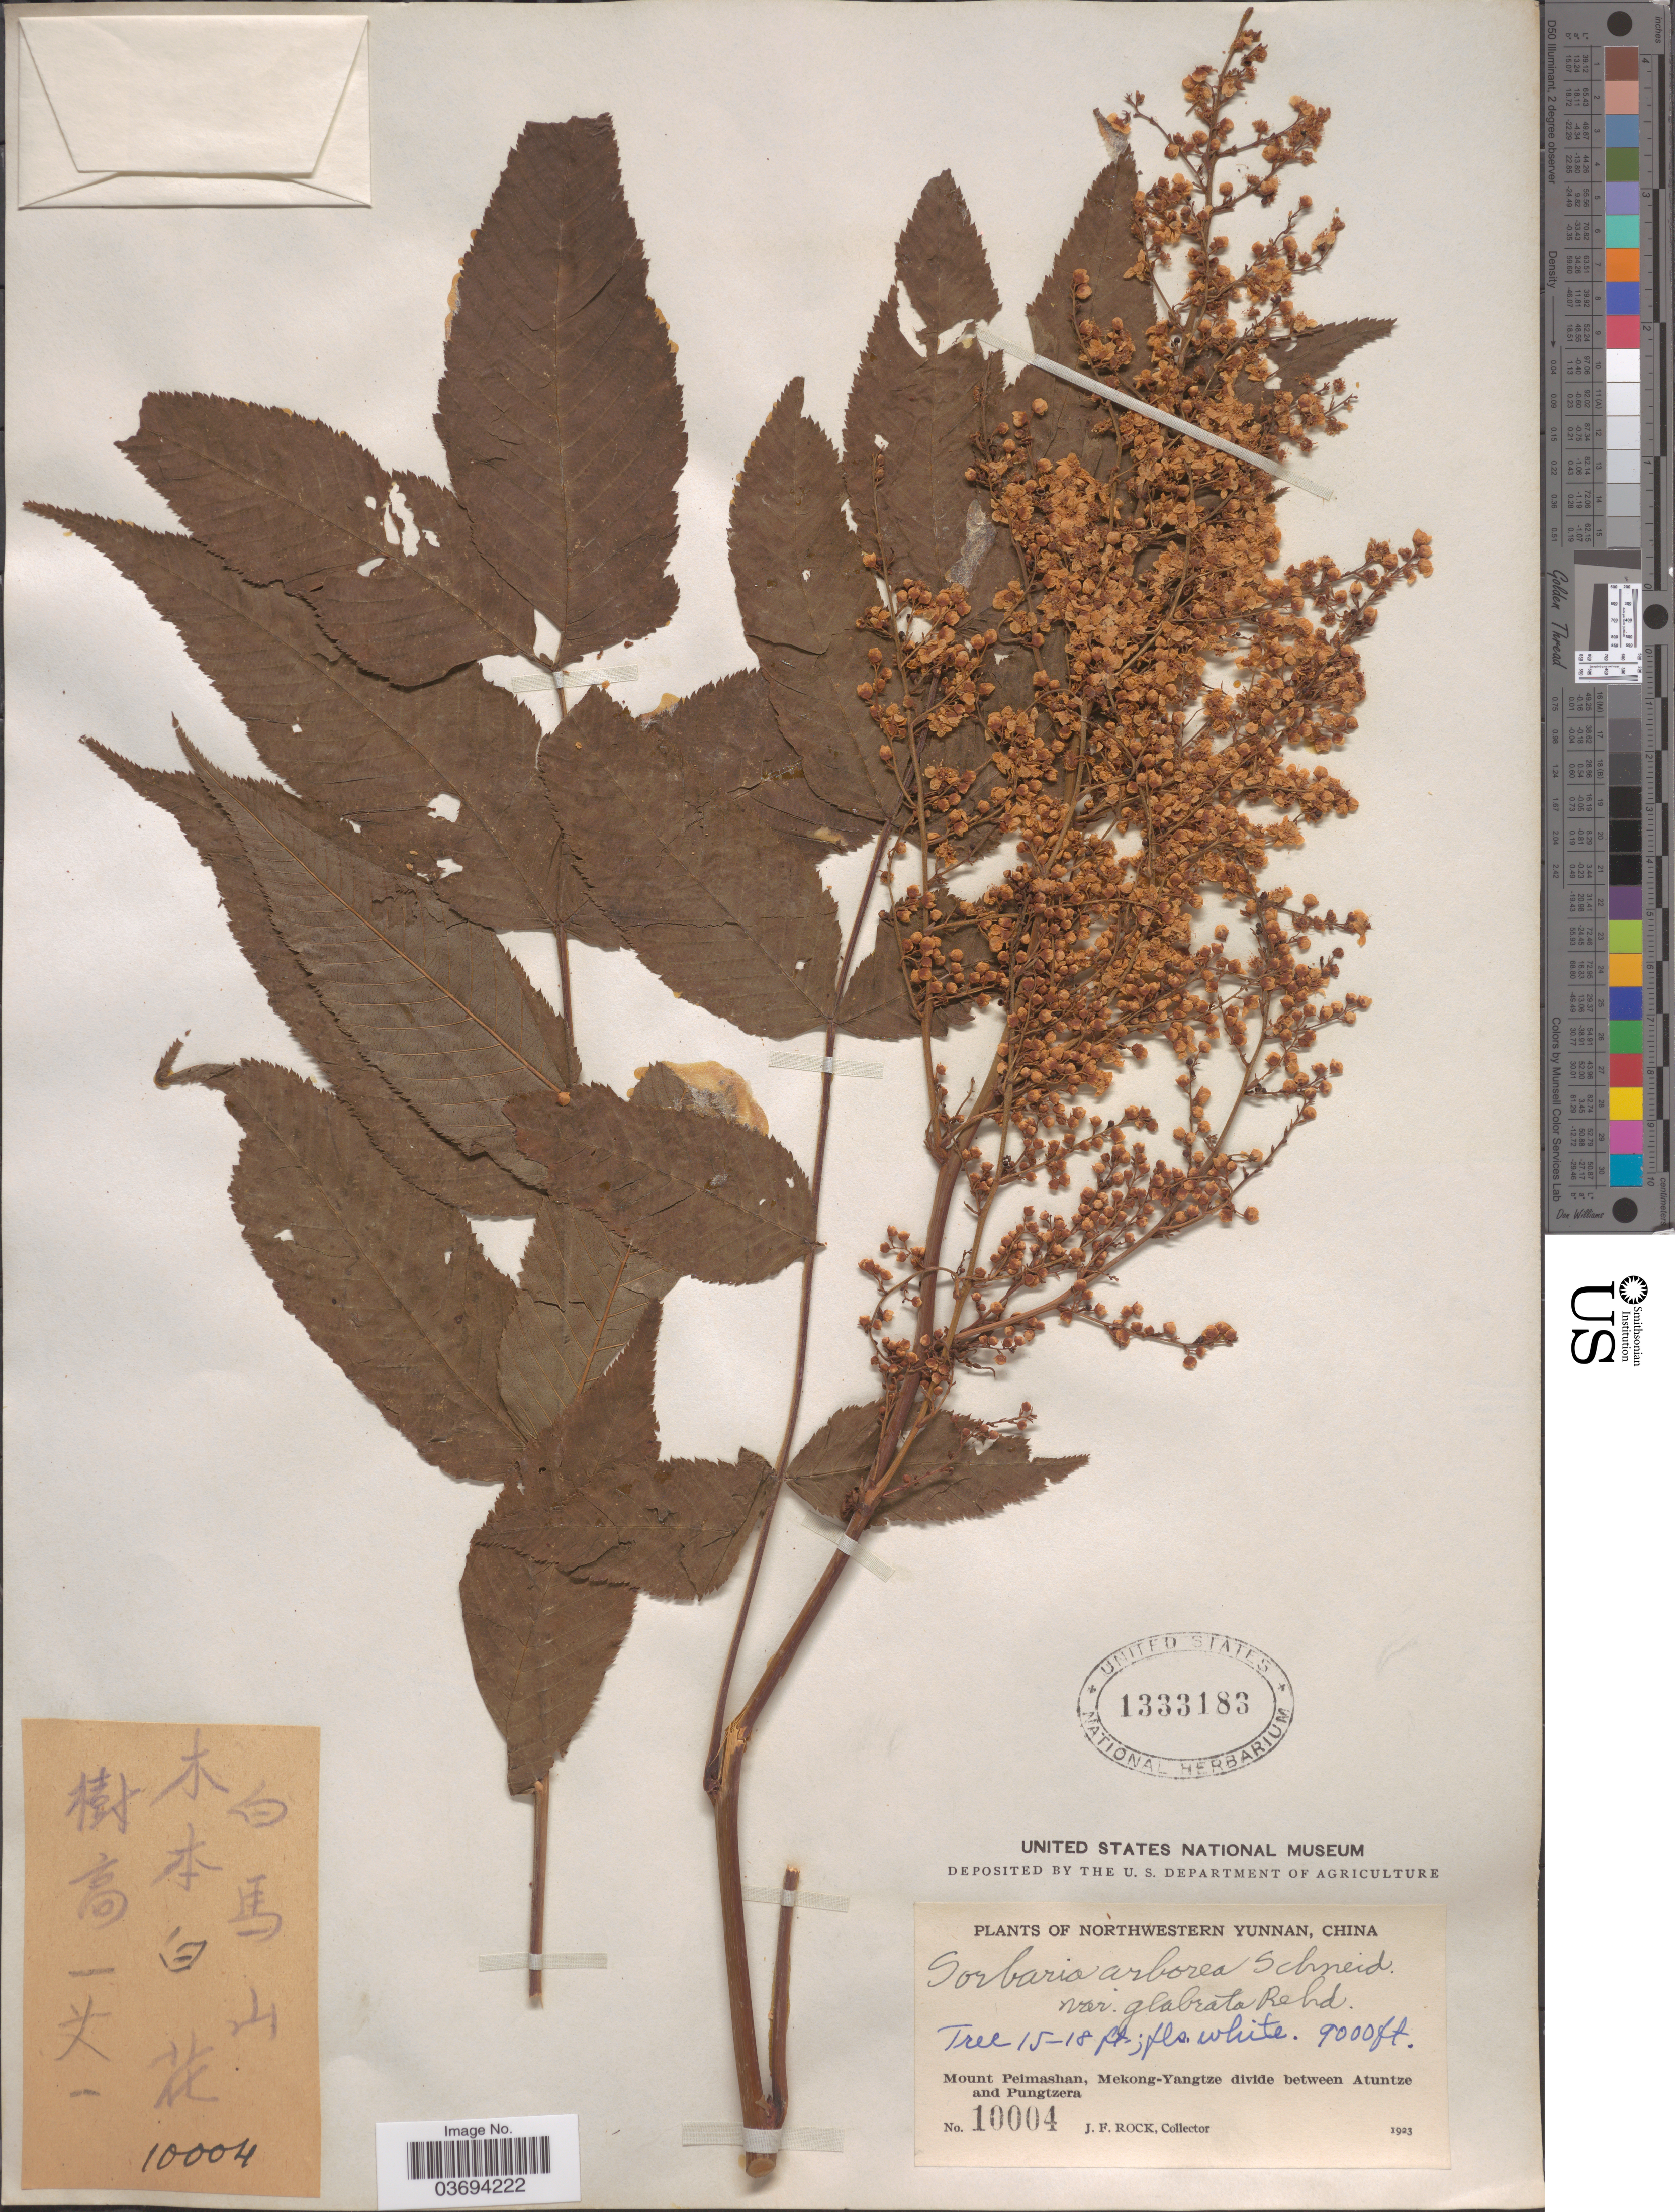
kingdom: Plantae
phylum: Tracheophyta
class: Magnoliopsida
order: Rosales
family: Rosaceae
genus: Sorbaria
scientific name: Sorbaria arborea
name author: C.K. Schneid.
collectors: J. Rock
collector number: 10004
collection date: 1923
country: China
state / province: Yunnan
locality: Northwestern Yunnan. Mount Peimashan, Mekong-Yangtze divide between Atuntze and Pungtzera.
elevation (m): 2743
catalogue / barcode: US 1333183